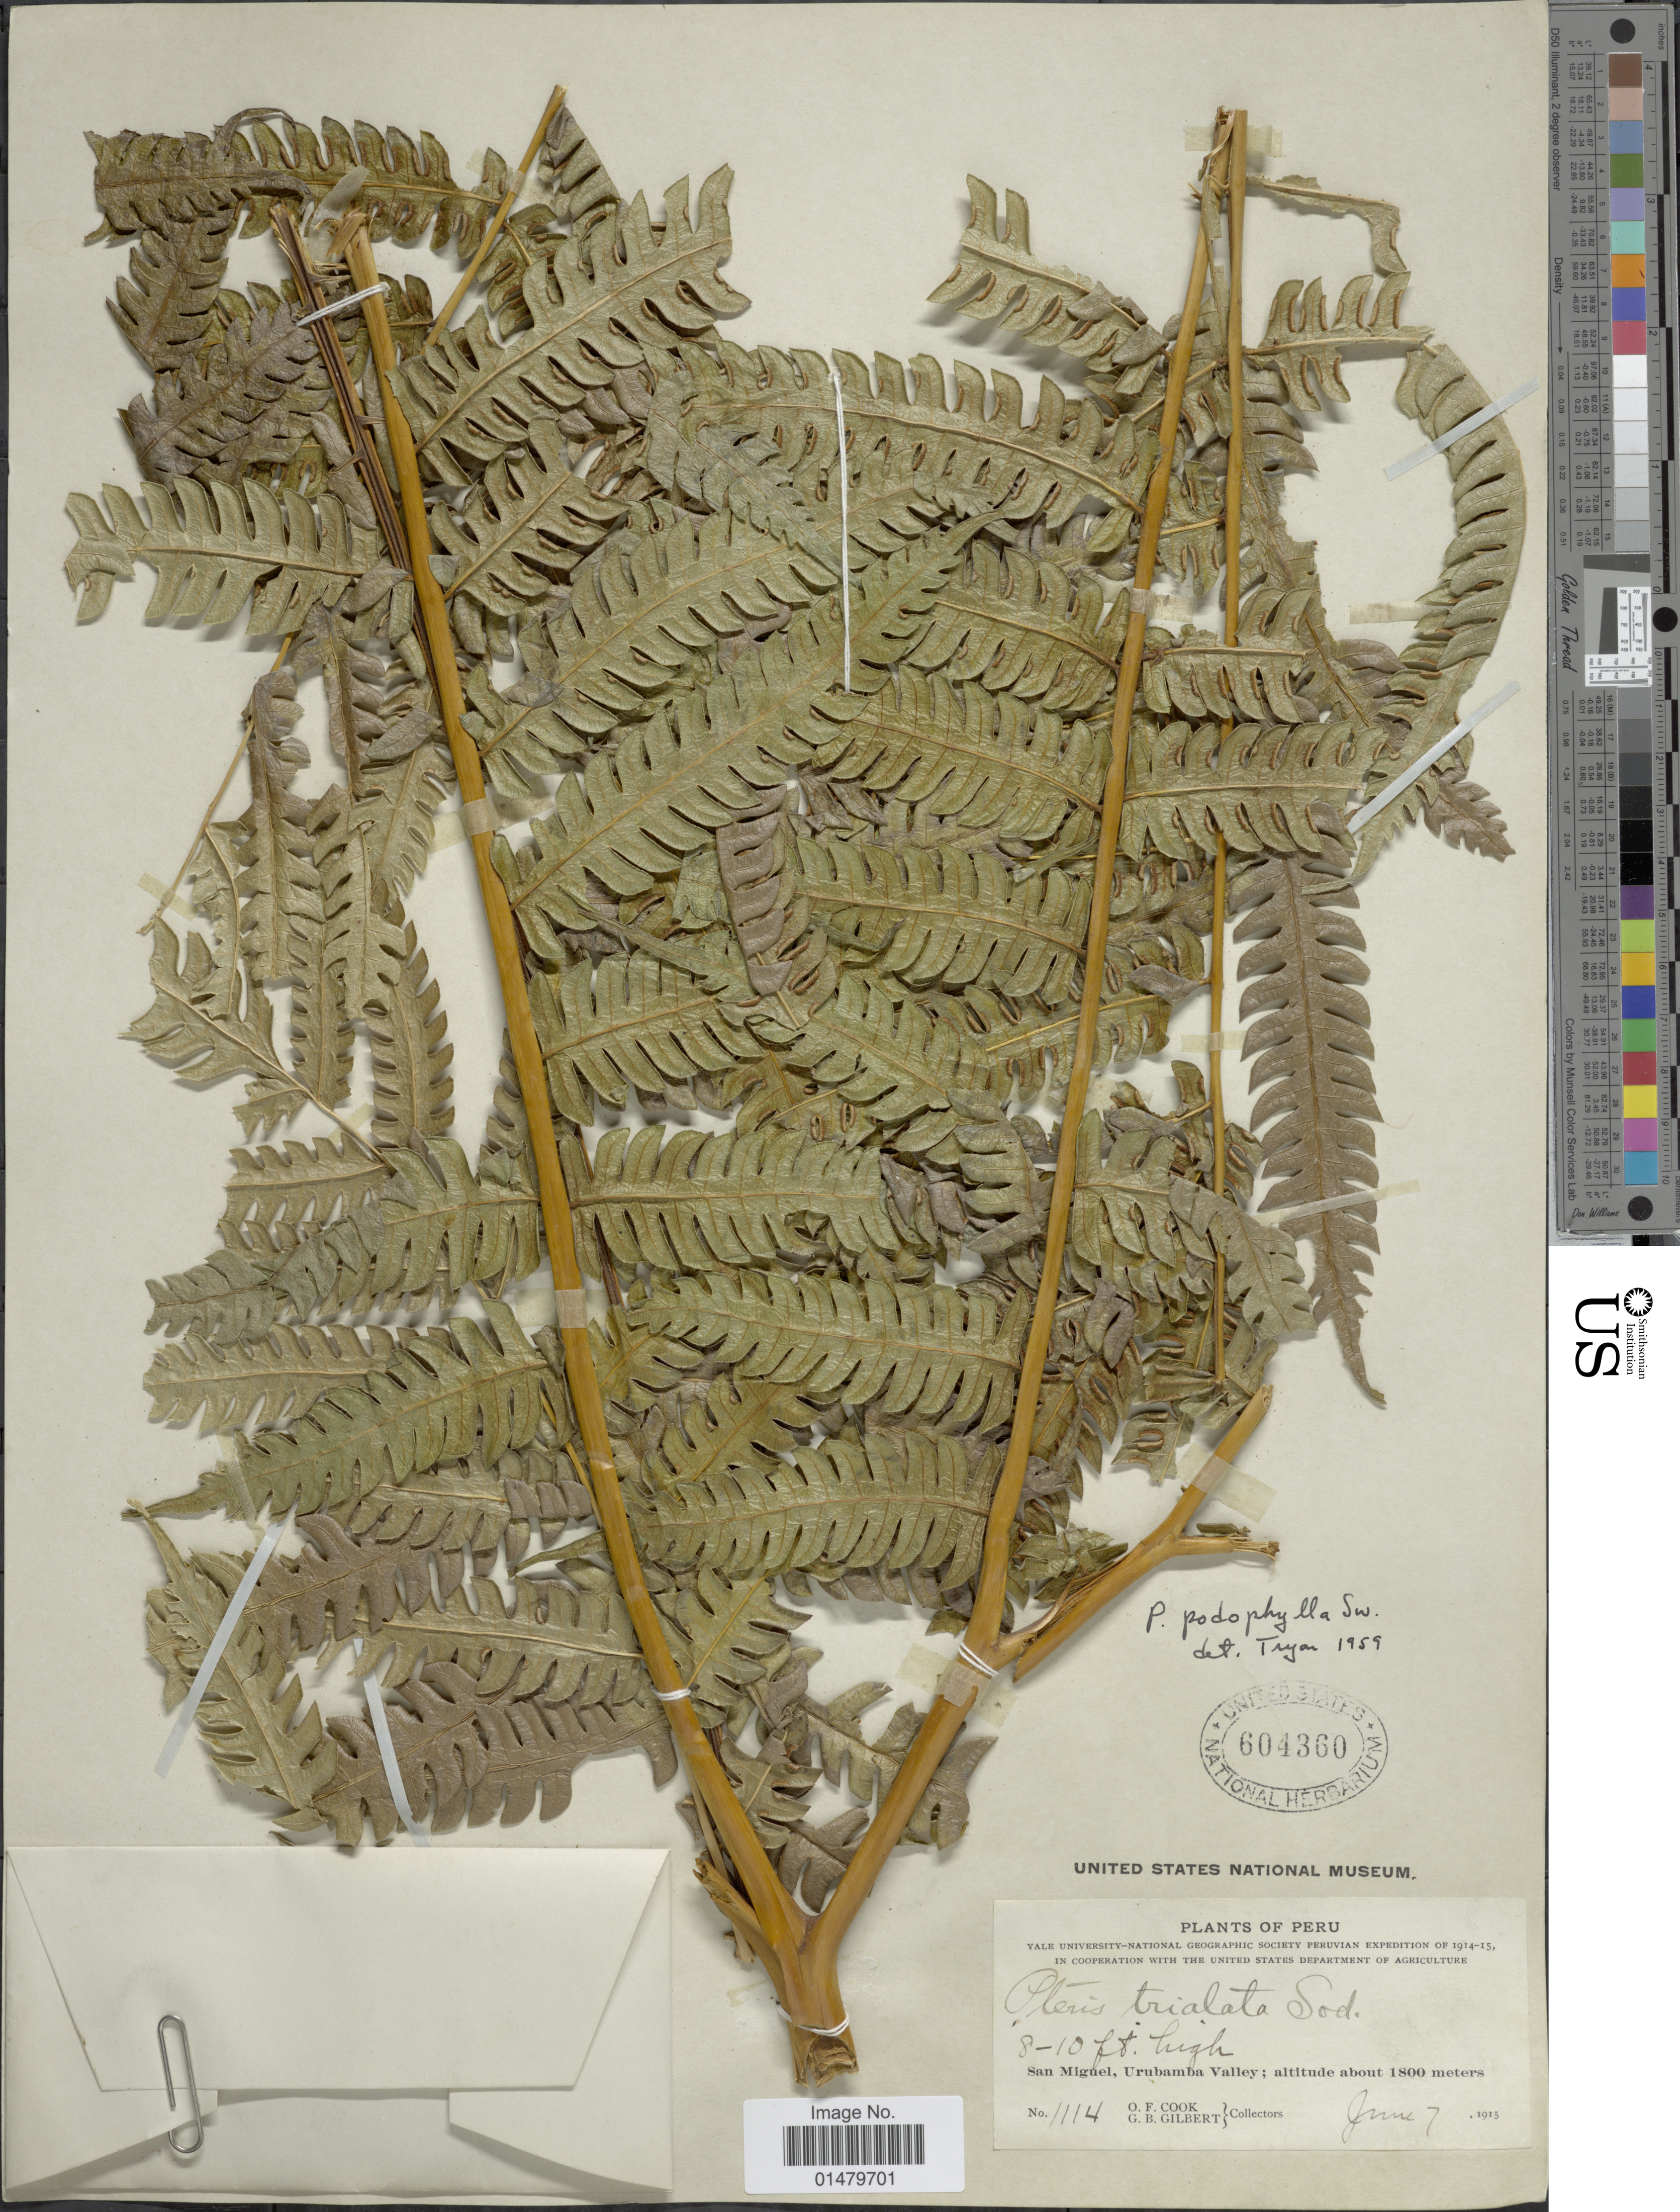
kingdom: Plantae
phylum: Tracheophyta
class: Polypodiopsida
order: Polypodiales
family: Pteridaceae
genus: Pteris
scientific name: Pteris podophylla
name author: Sw.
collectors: O. F. Cook & G. B. Gilbert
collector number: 1114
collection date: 1915-06-07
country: El Salvador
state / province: San Miguel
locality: San Miguel, Urubamba Valley.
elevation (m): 1800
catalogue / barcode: US 604360